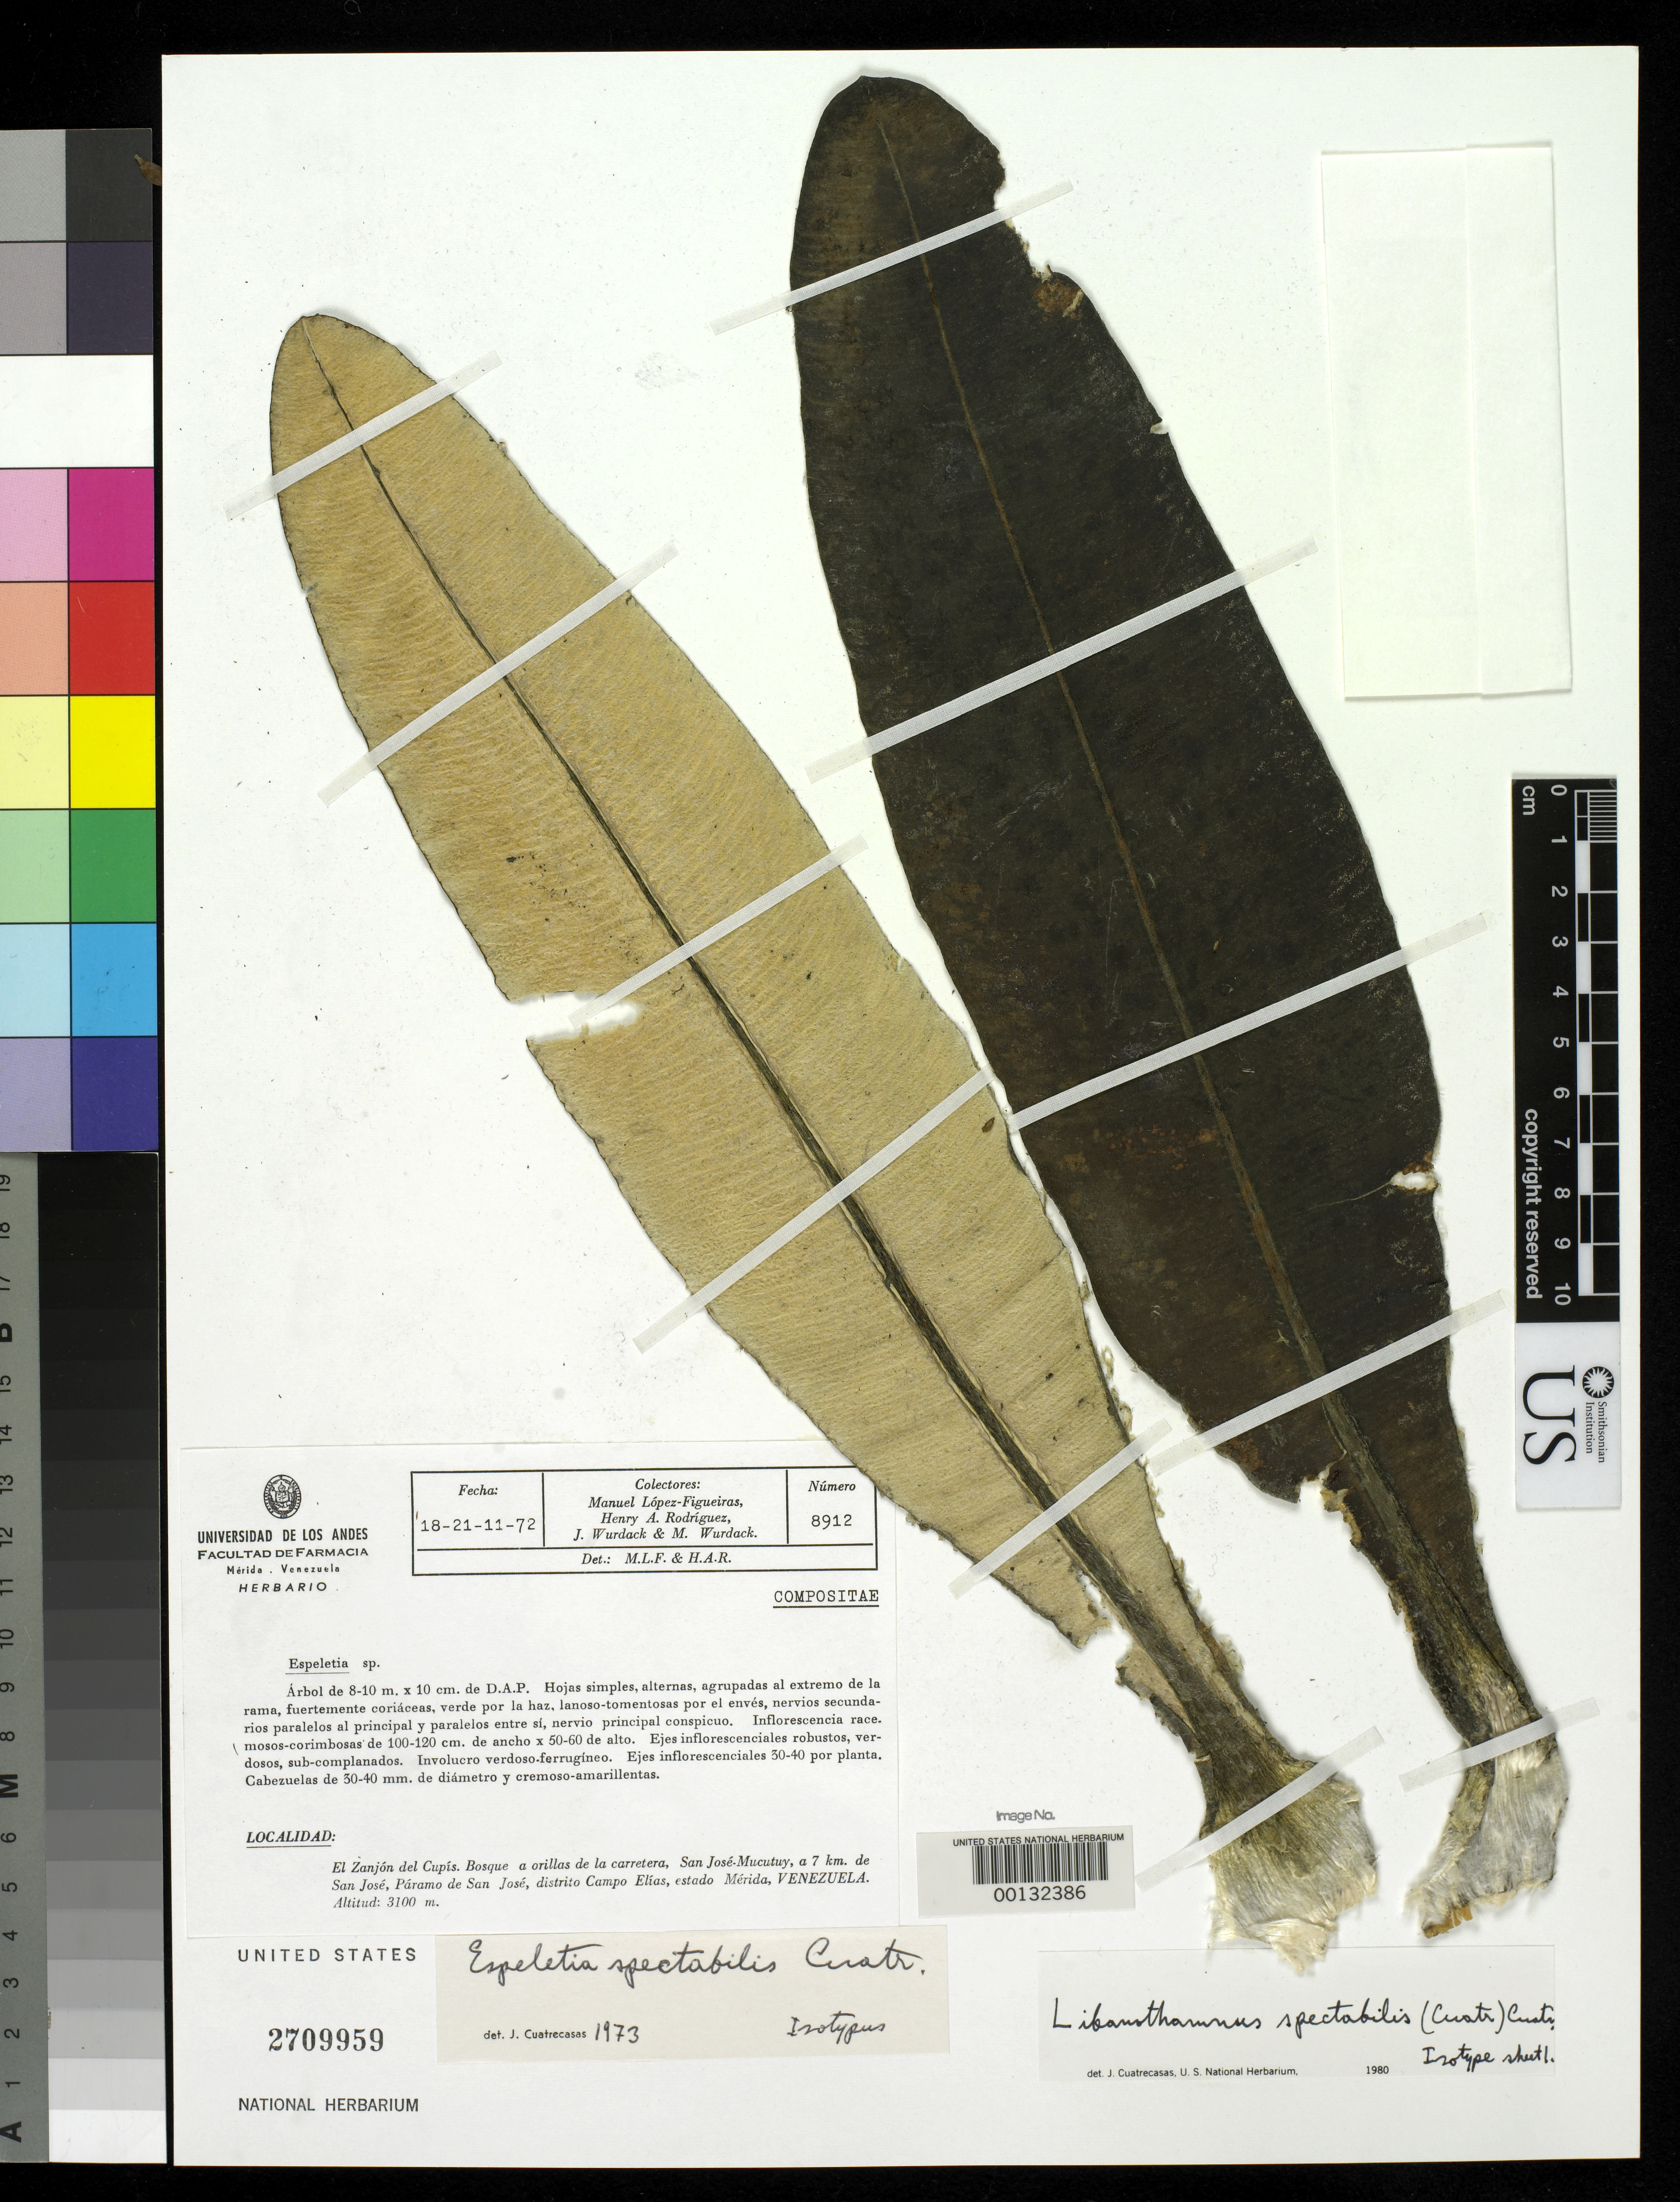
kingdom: Plantae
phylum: Tracheophyta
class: Magnoliopsida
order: Asterales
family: Asteraceae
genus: Espeletia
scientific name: Espeletia spectabilis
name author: Cuatrec.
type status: Isotype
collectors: M. López Figueiras, H. A. Rodriguez, J. J. Wurdack & M. L. Wurdack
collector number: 8912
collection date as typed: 18 Nov 1972 to 21 Nov 1972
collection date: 1972-11-18/1972-11-21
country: Venezuela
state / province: Mérida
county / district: Campo Elias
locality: El Zanjon del Cupis, San Jose - Mucutuy, 7 km de San Jose, Páramo de San Jose.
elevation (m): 3100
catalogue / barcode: US 2709959